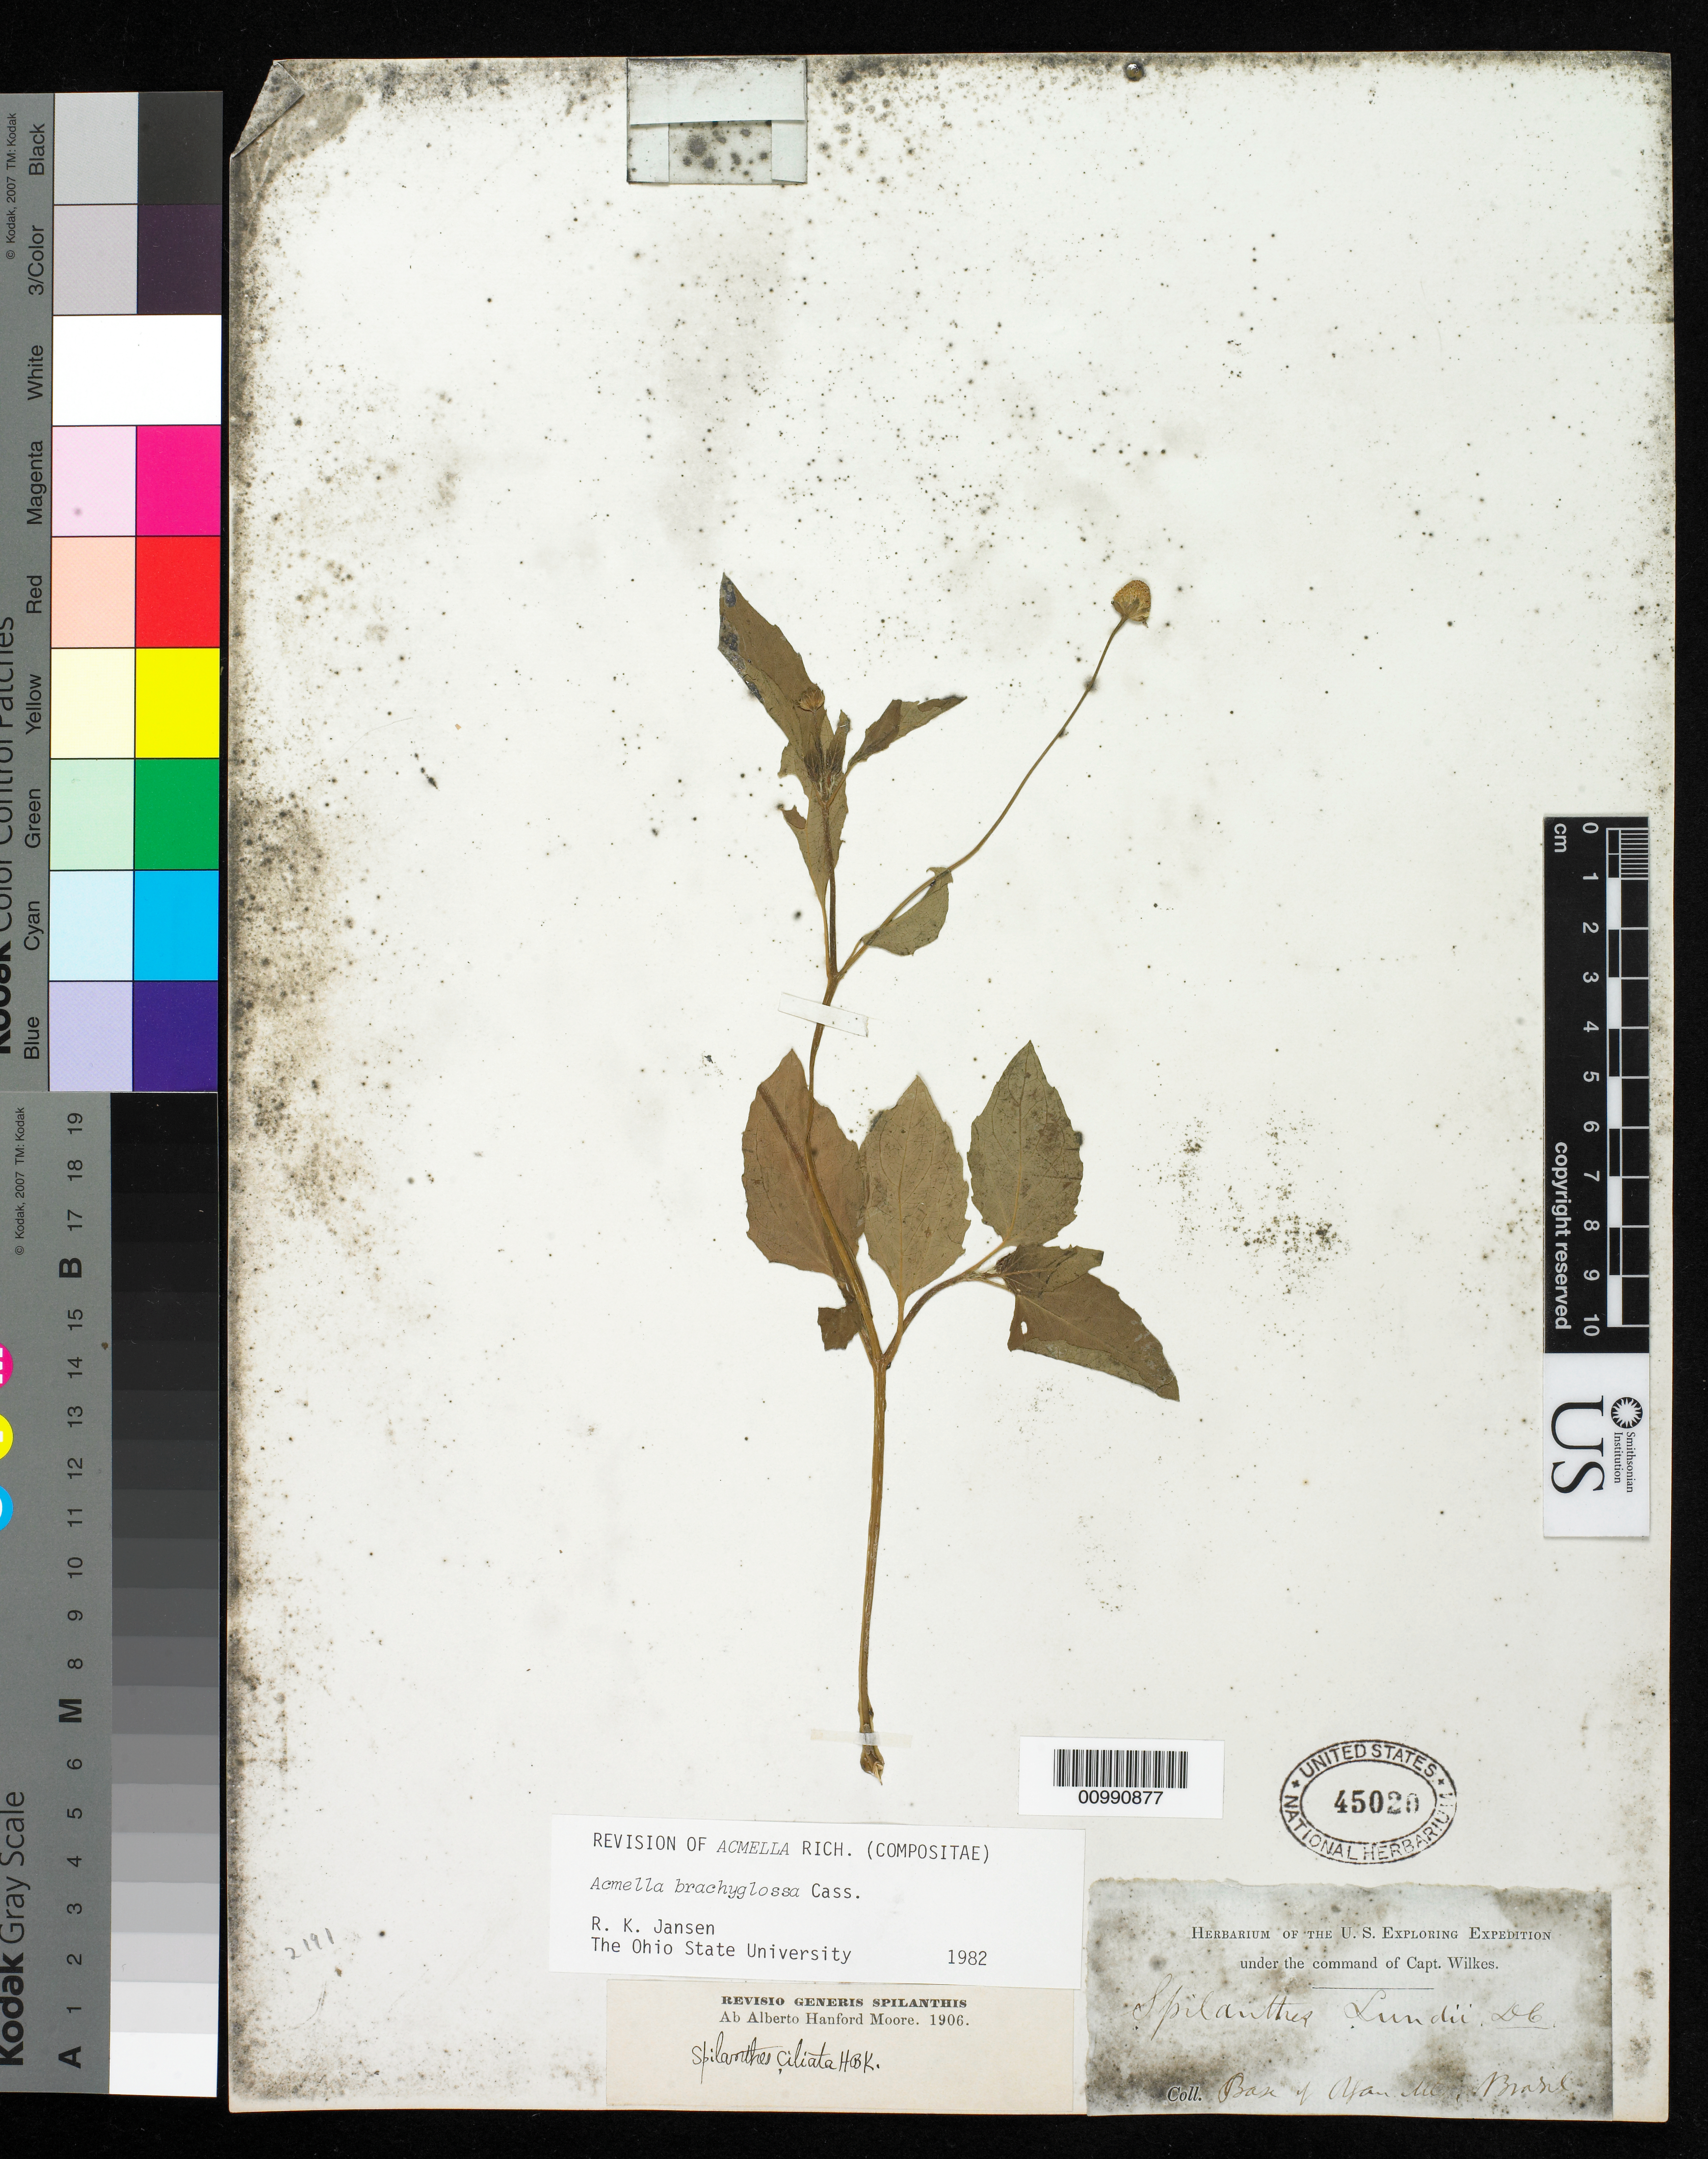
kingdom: Plantae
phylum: Tracheophyta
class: Magnoliopsida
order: Asterales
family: Asteraceae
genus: Acmella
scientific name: Acmella brachyglossa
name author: Cass.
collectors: Wilkes Explor. Exped.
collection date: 1838/1842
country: Brazil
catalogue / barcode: US 45020